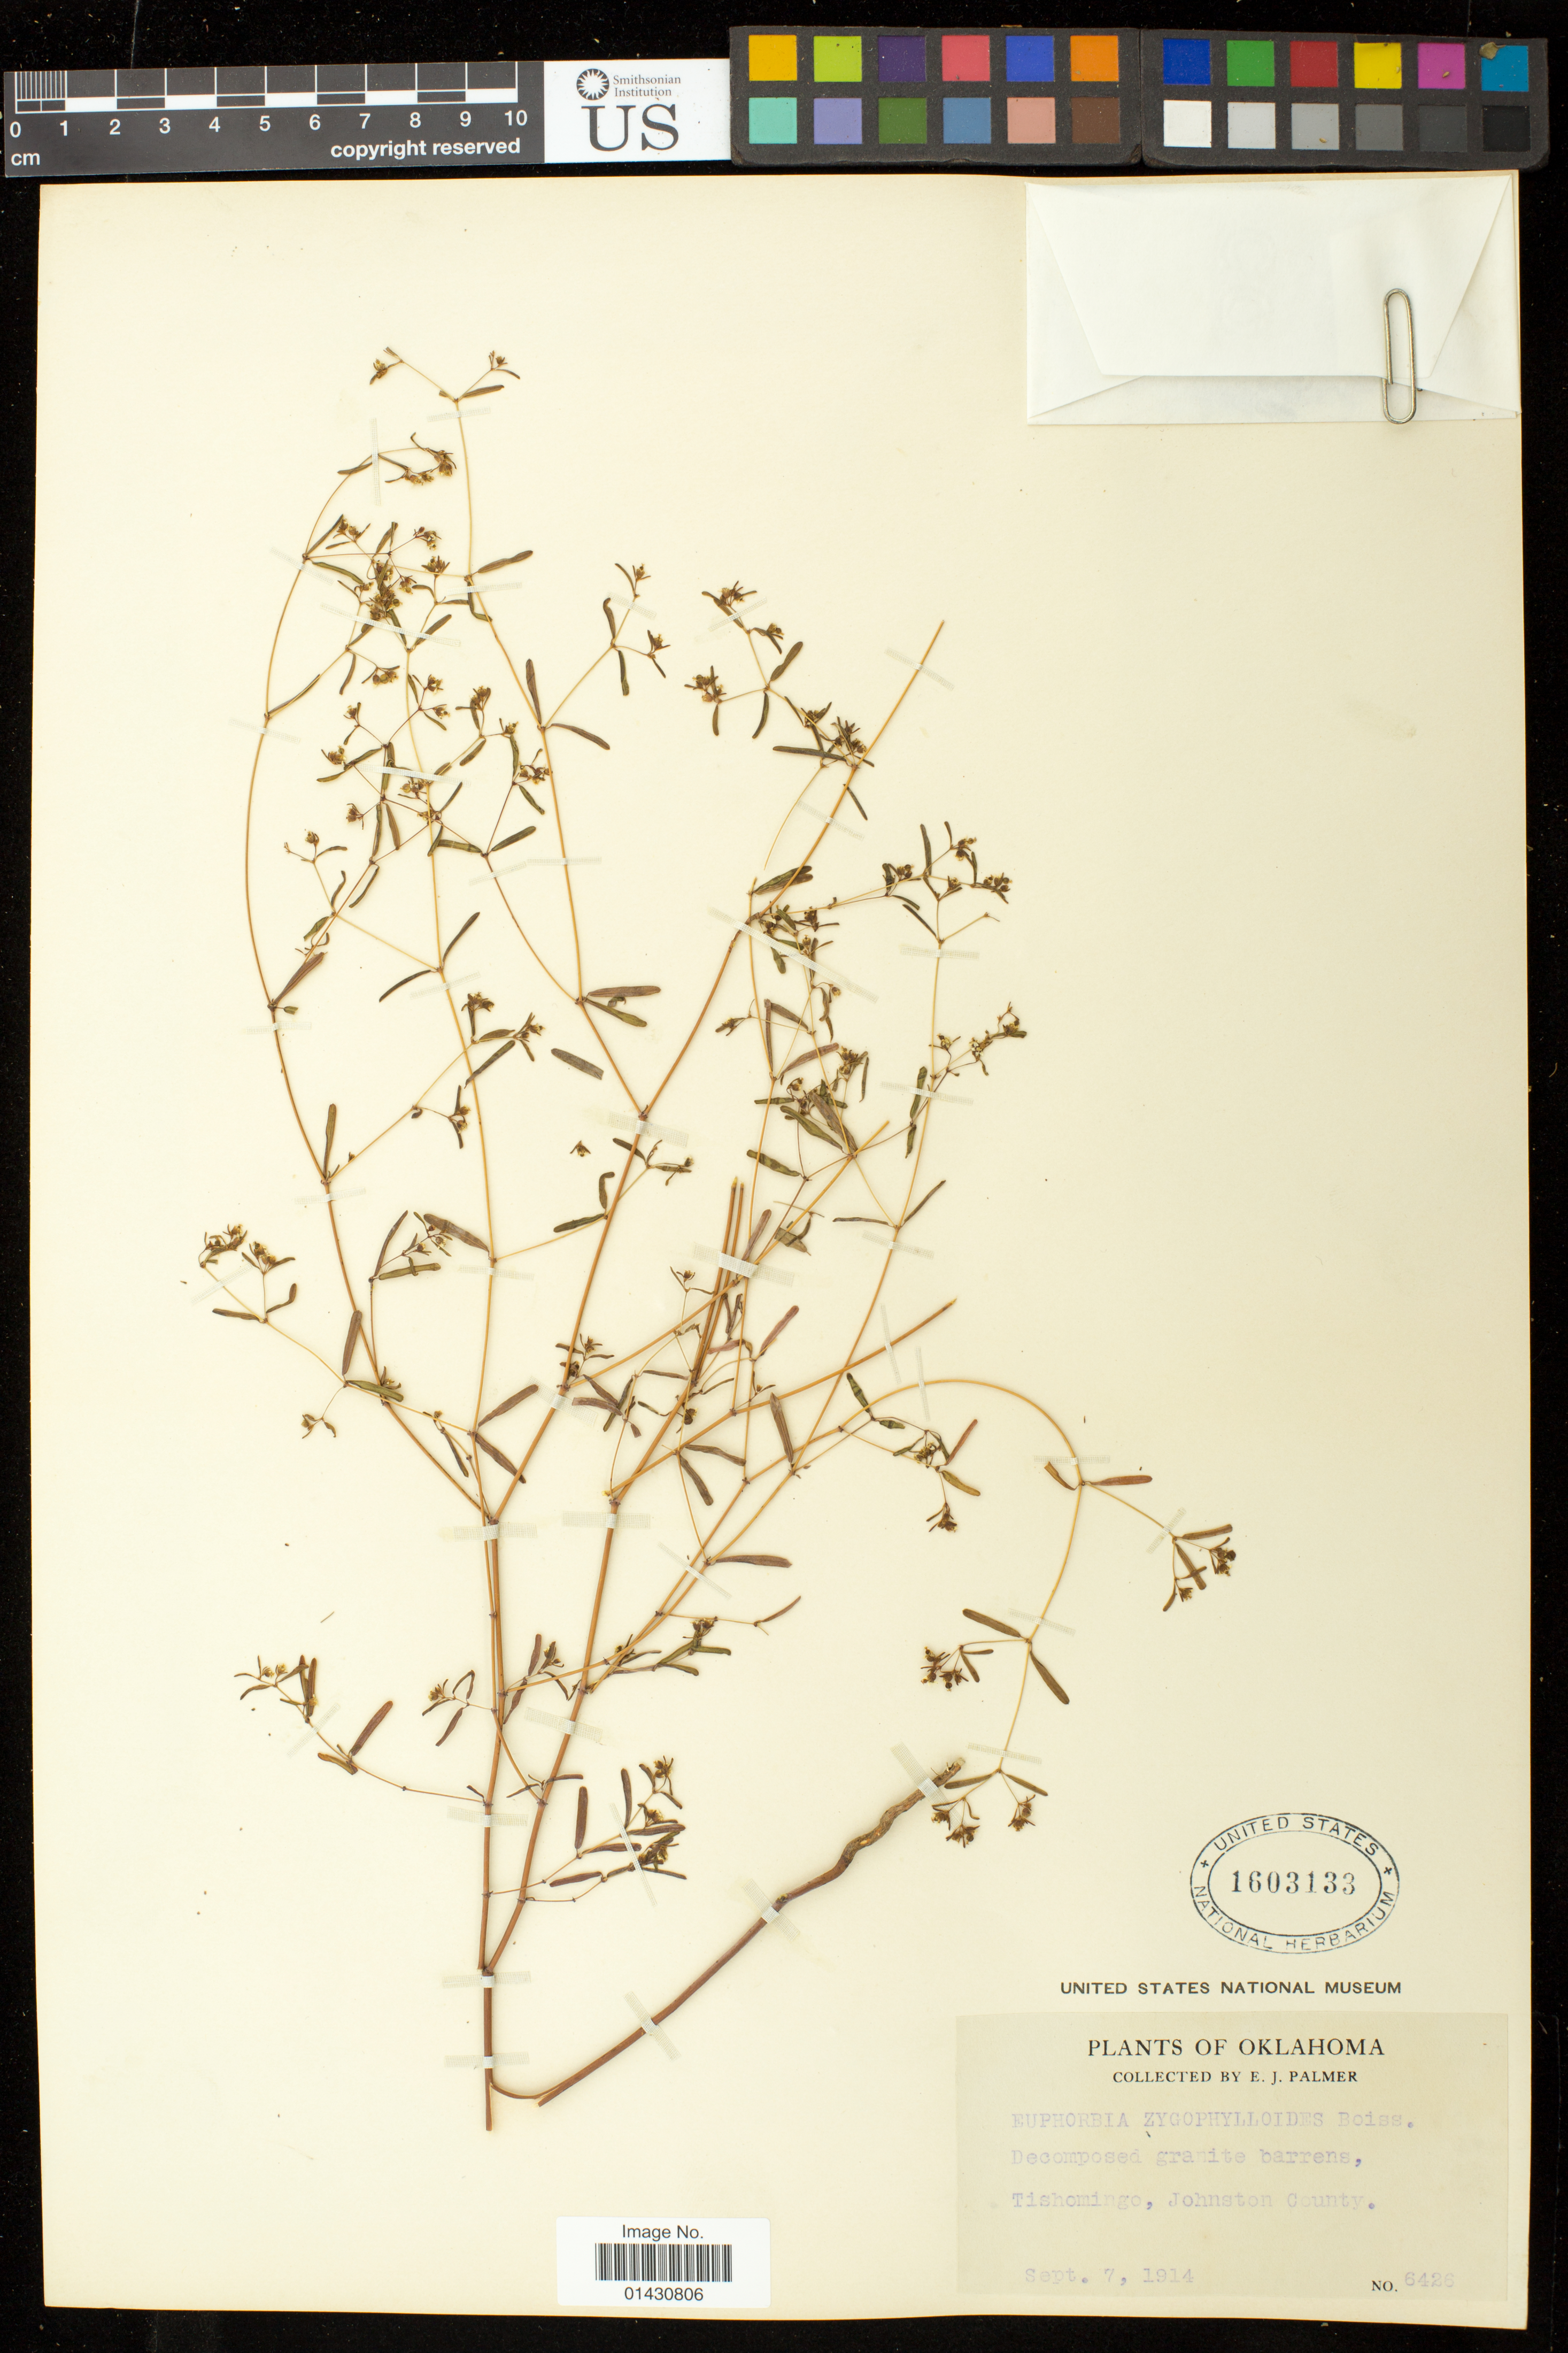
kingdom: Plantae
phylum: Tracheophyta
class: Magnoliopsida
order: Malpighiales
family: Euphorbiaceae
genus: Euphorbia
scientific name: Euphorbia missurica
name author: Raf.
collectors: E. J. Palmer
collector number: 6426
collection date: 1914-09-07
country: United States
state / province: Oklahoma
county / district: Johnston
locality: Tishomingo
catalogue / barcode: US 1603133